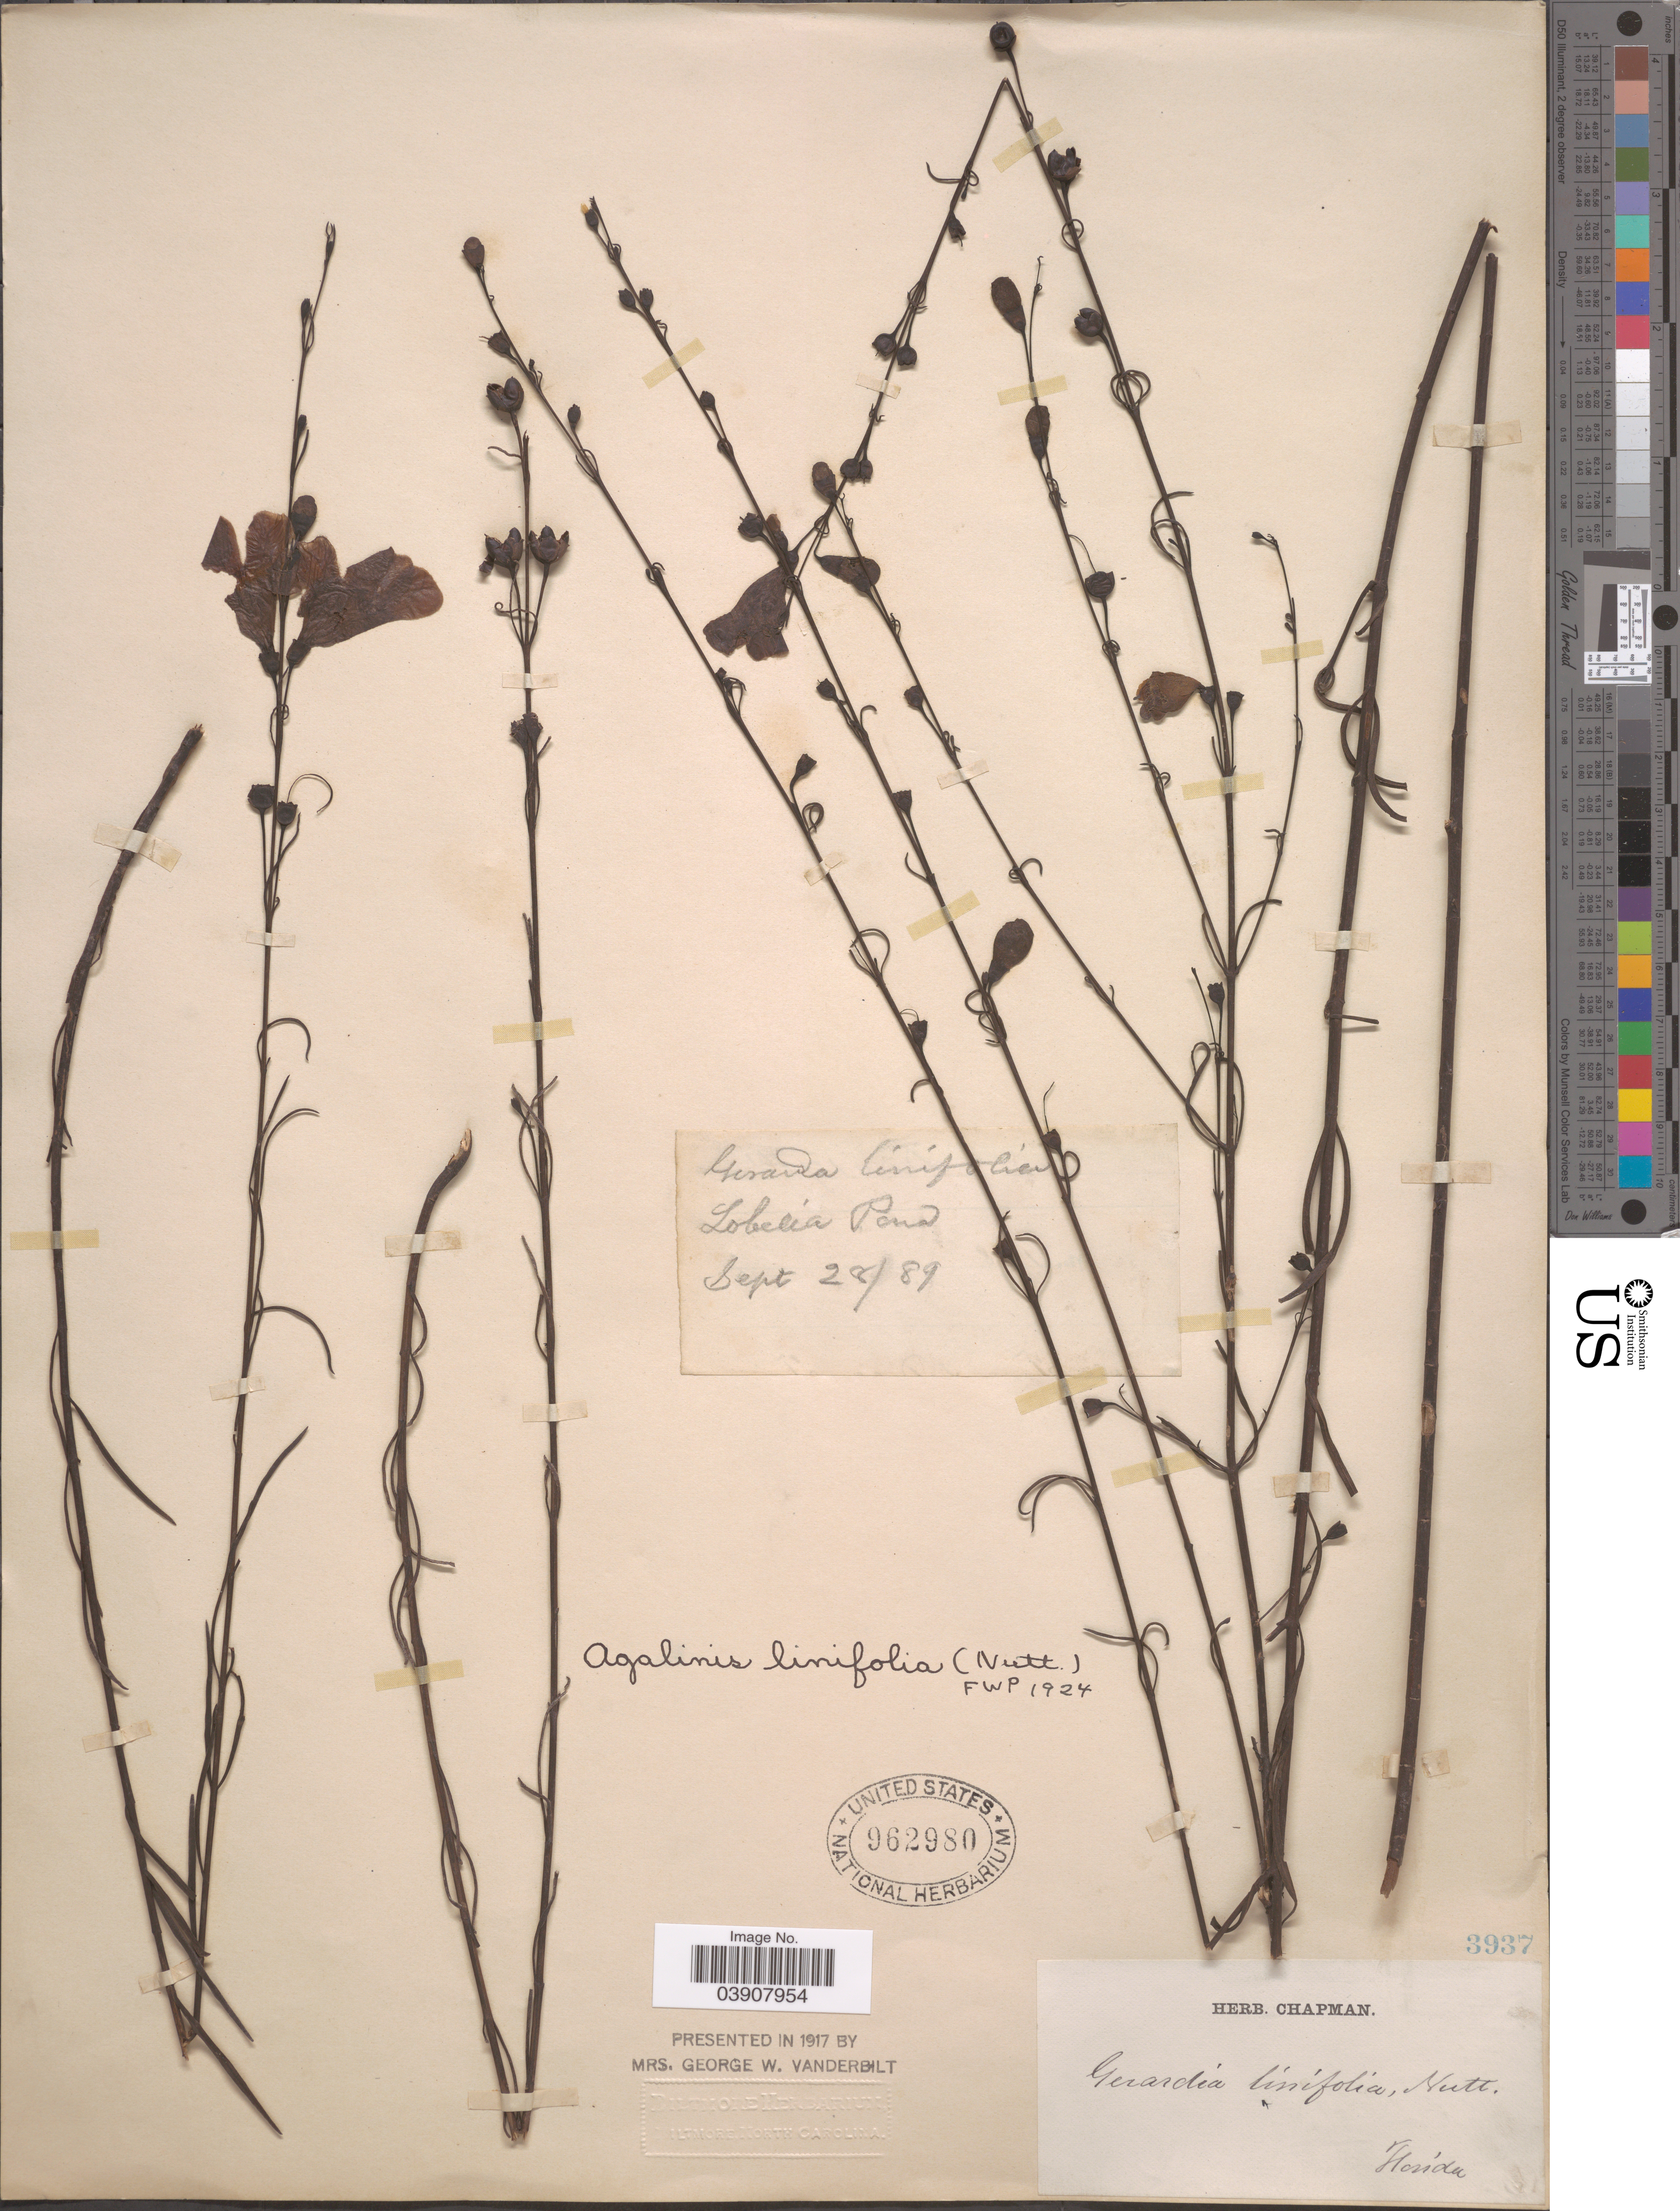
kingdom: Plantae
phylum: Tracheophyta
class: Magnoliopsida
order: Lamiales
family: Orobanchaceae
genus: Agalinis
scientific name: Agalinis linifolia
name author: (Nutt.) Britton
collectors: ex herb. Chapman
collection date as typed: Transcribed d/m/y: 28/9/89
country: United States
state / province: Florida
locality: Lobelia Pond.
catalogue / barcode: US 962980